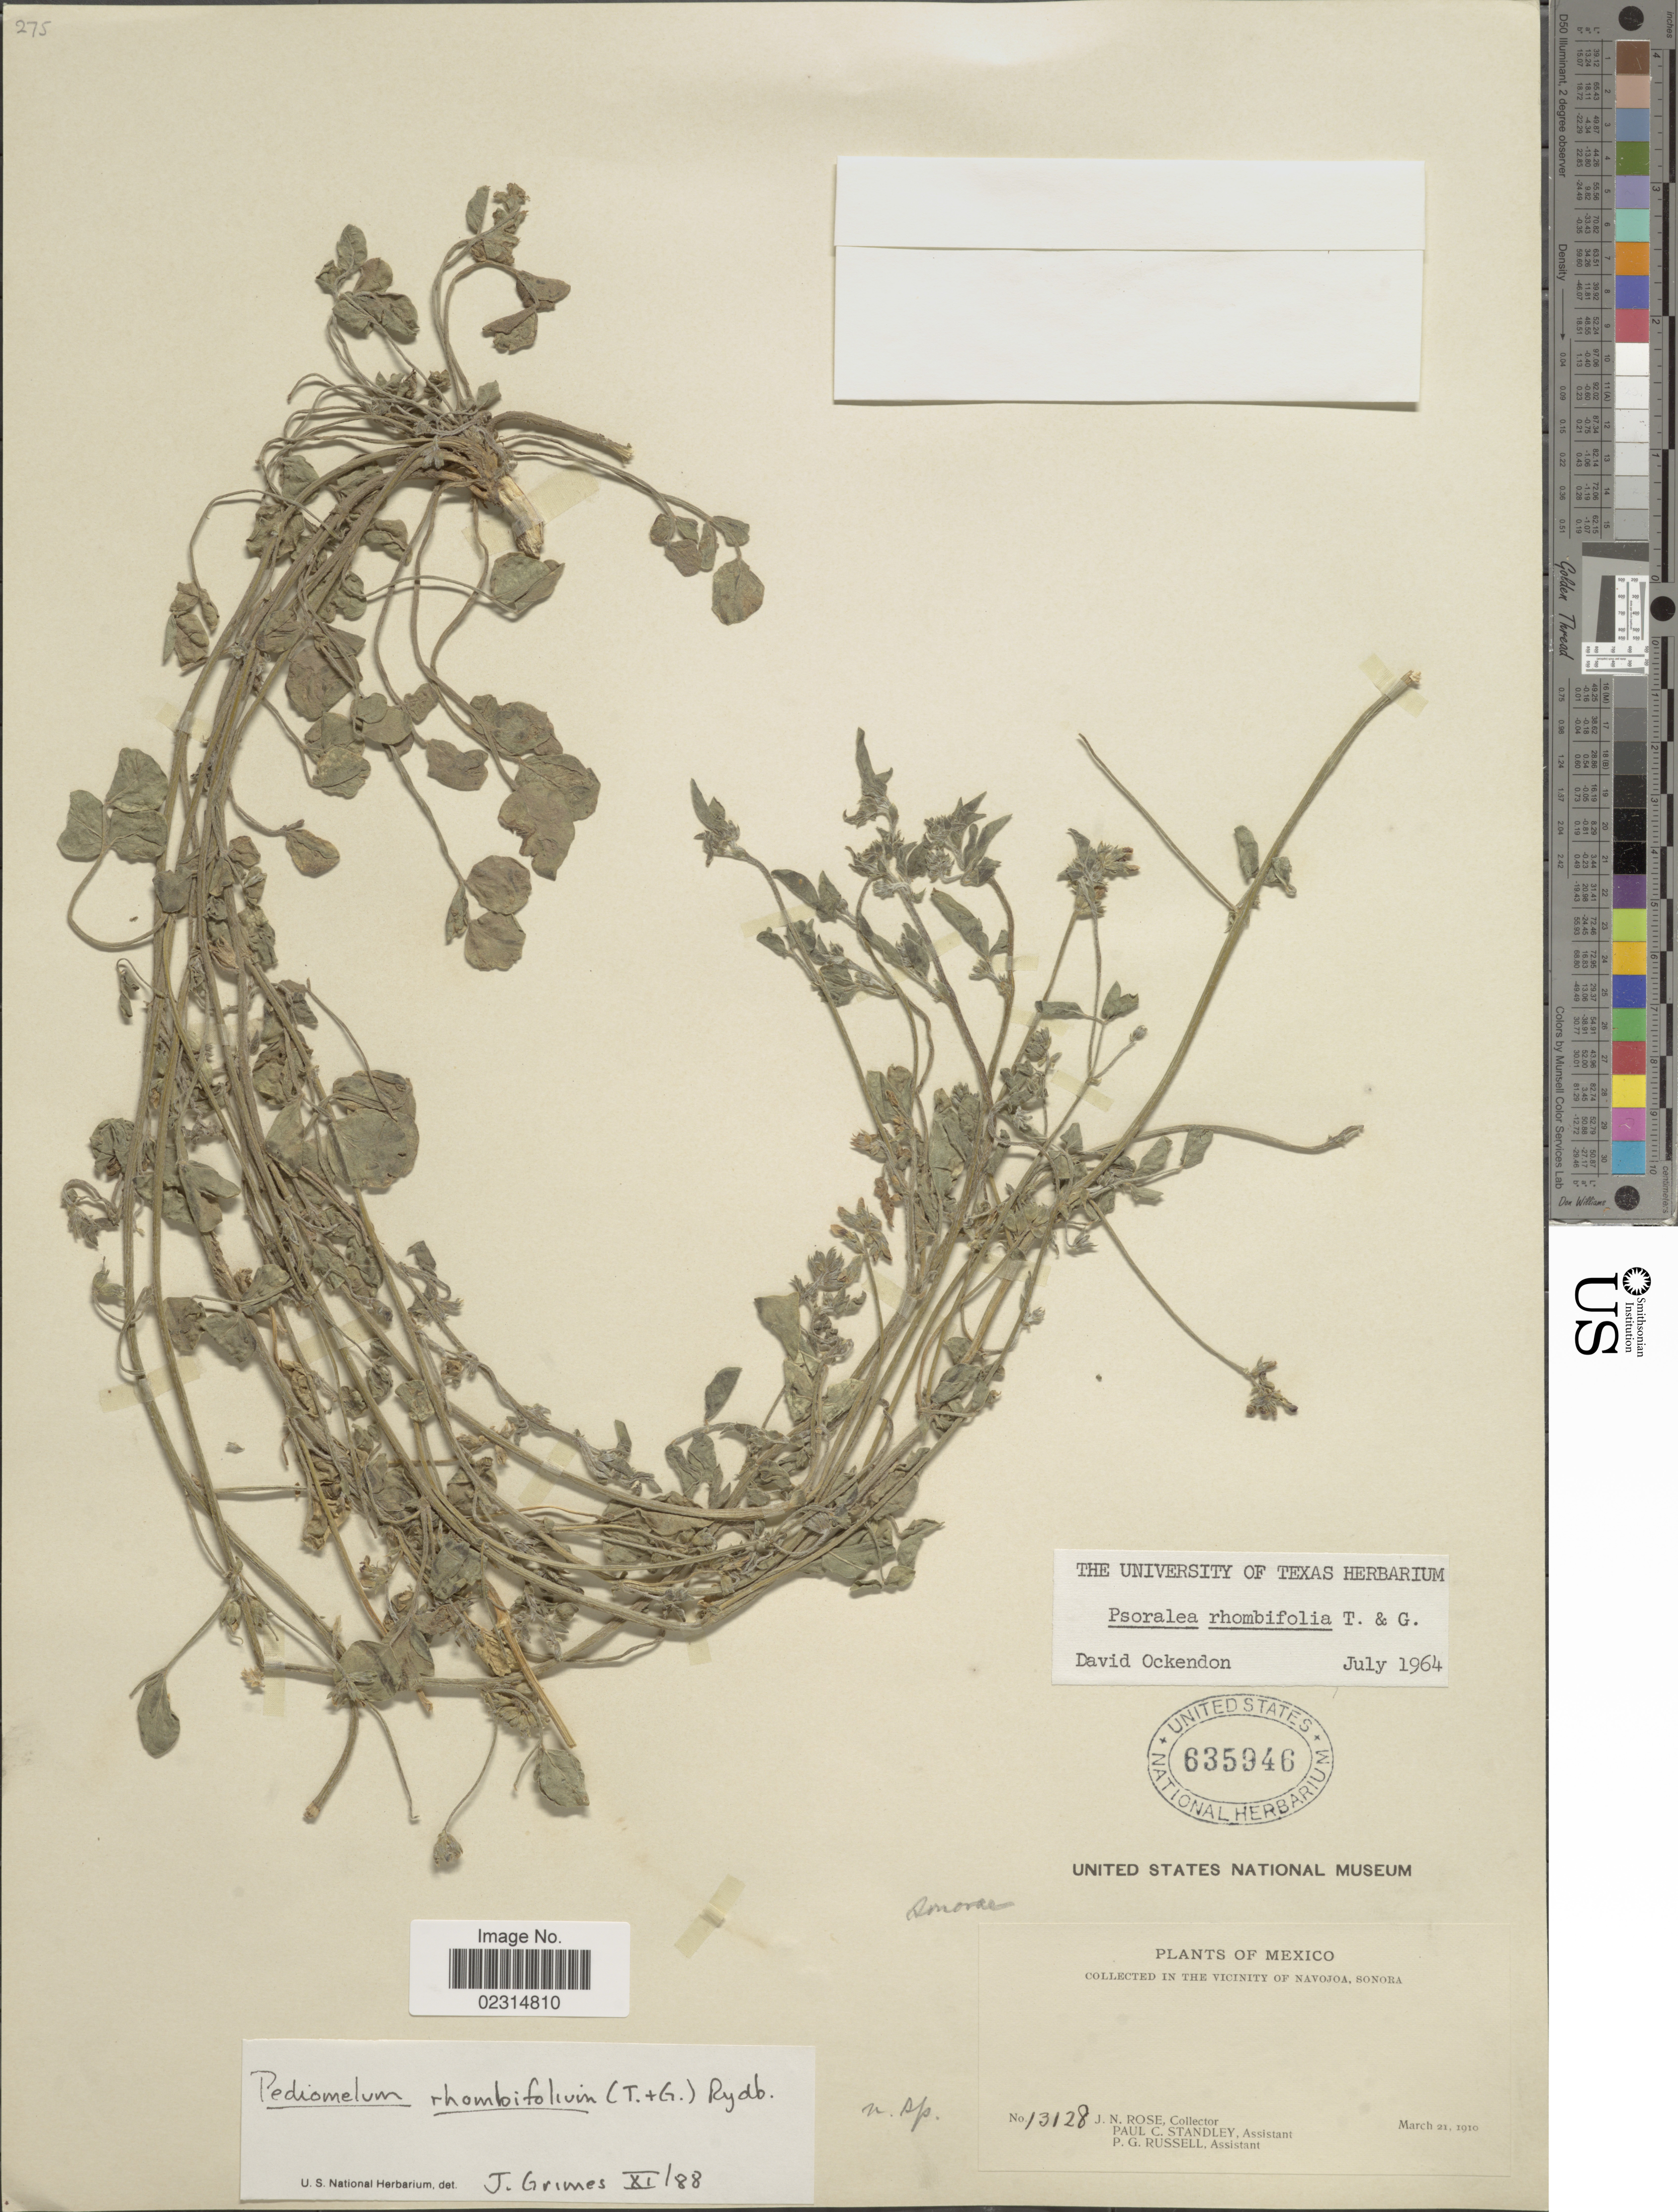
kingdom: Plantae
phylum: Tracheophyta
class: Magnoliopsida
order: Fabales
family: Fabaceae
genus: Pediomelum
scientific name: Pediomelum rhombifolium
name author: (Torr. & A. Gray) Rydb.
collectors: J. N. Rose, P. C. Standley & P. G. Russell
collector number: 13128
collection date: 1910-03-21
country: Mexico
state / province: Sonora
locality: In the Vicinity of Navojoa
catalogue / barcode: US 635946